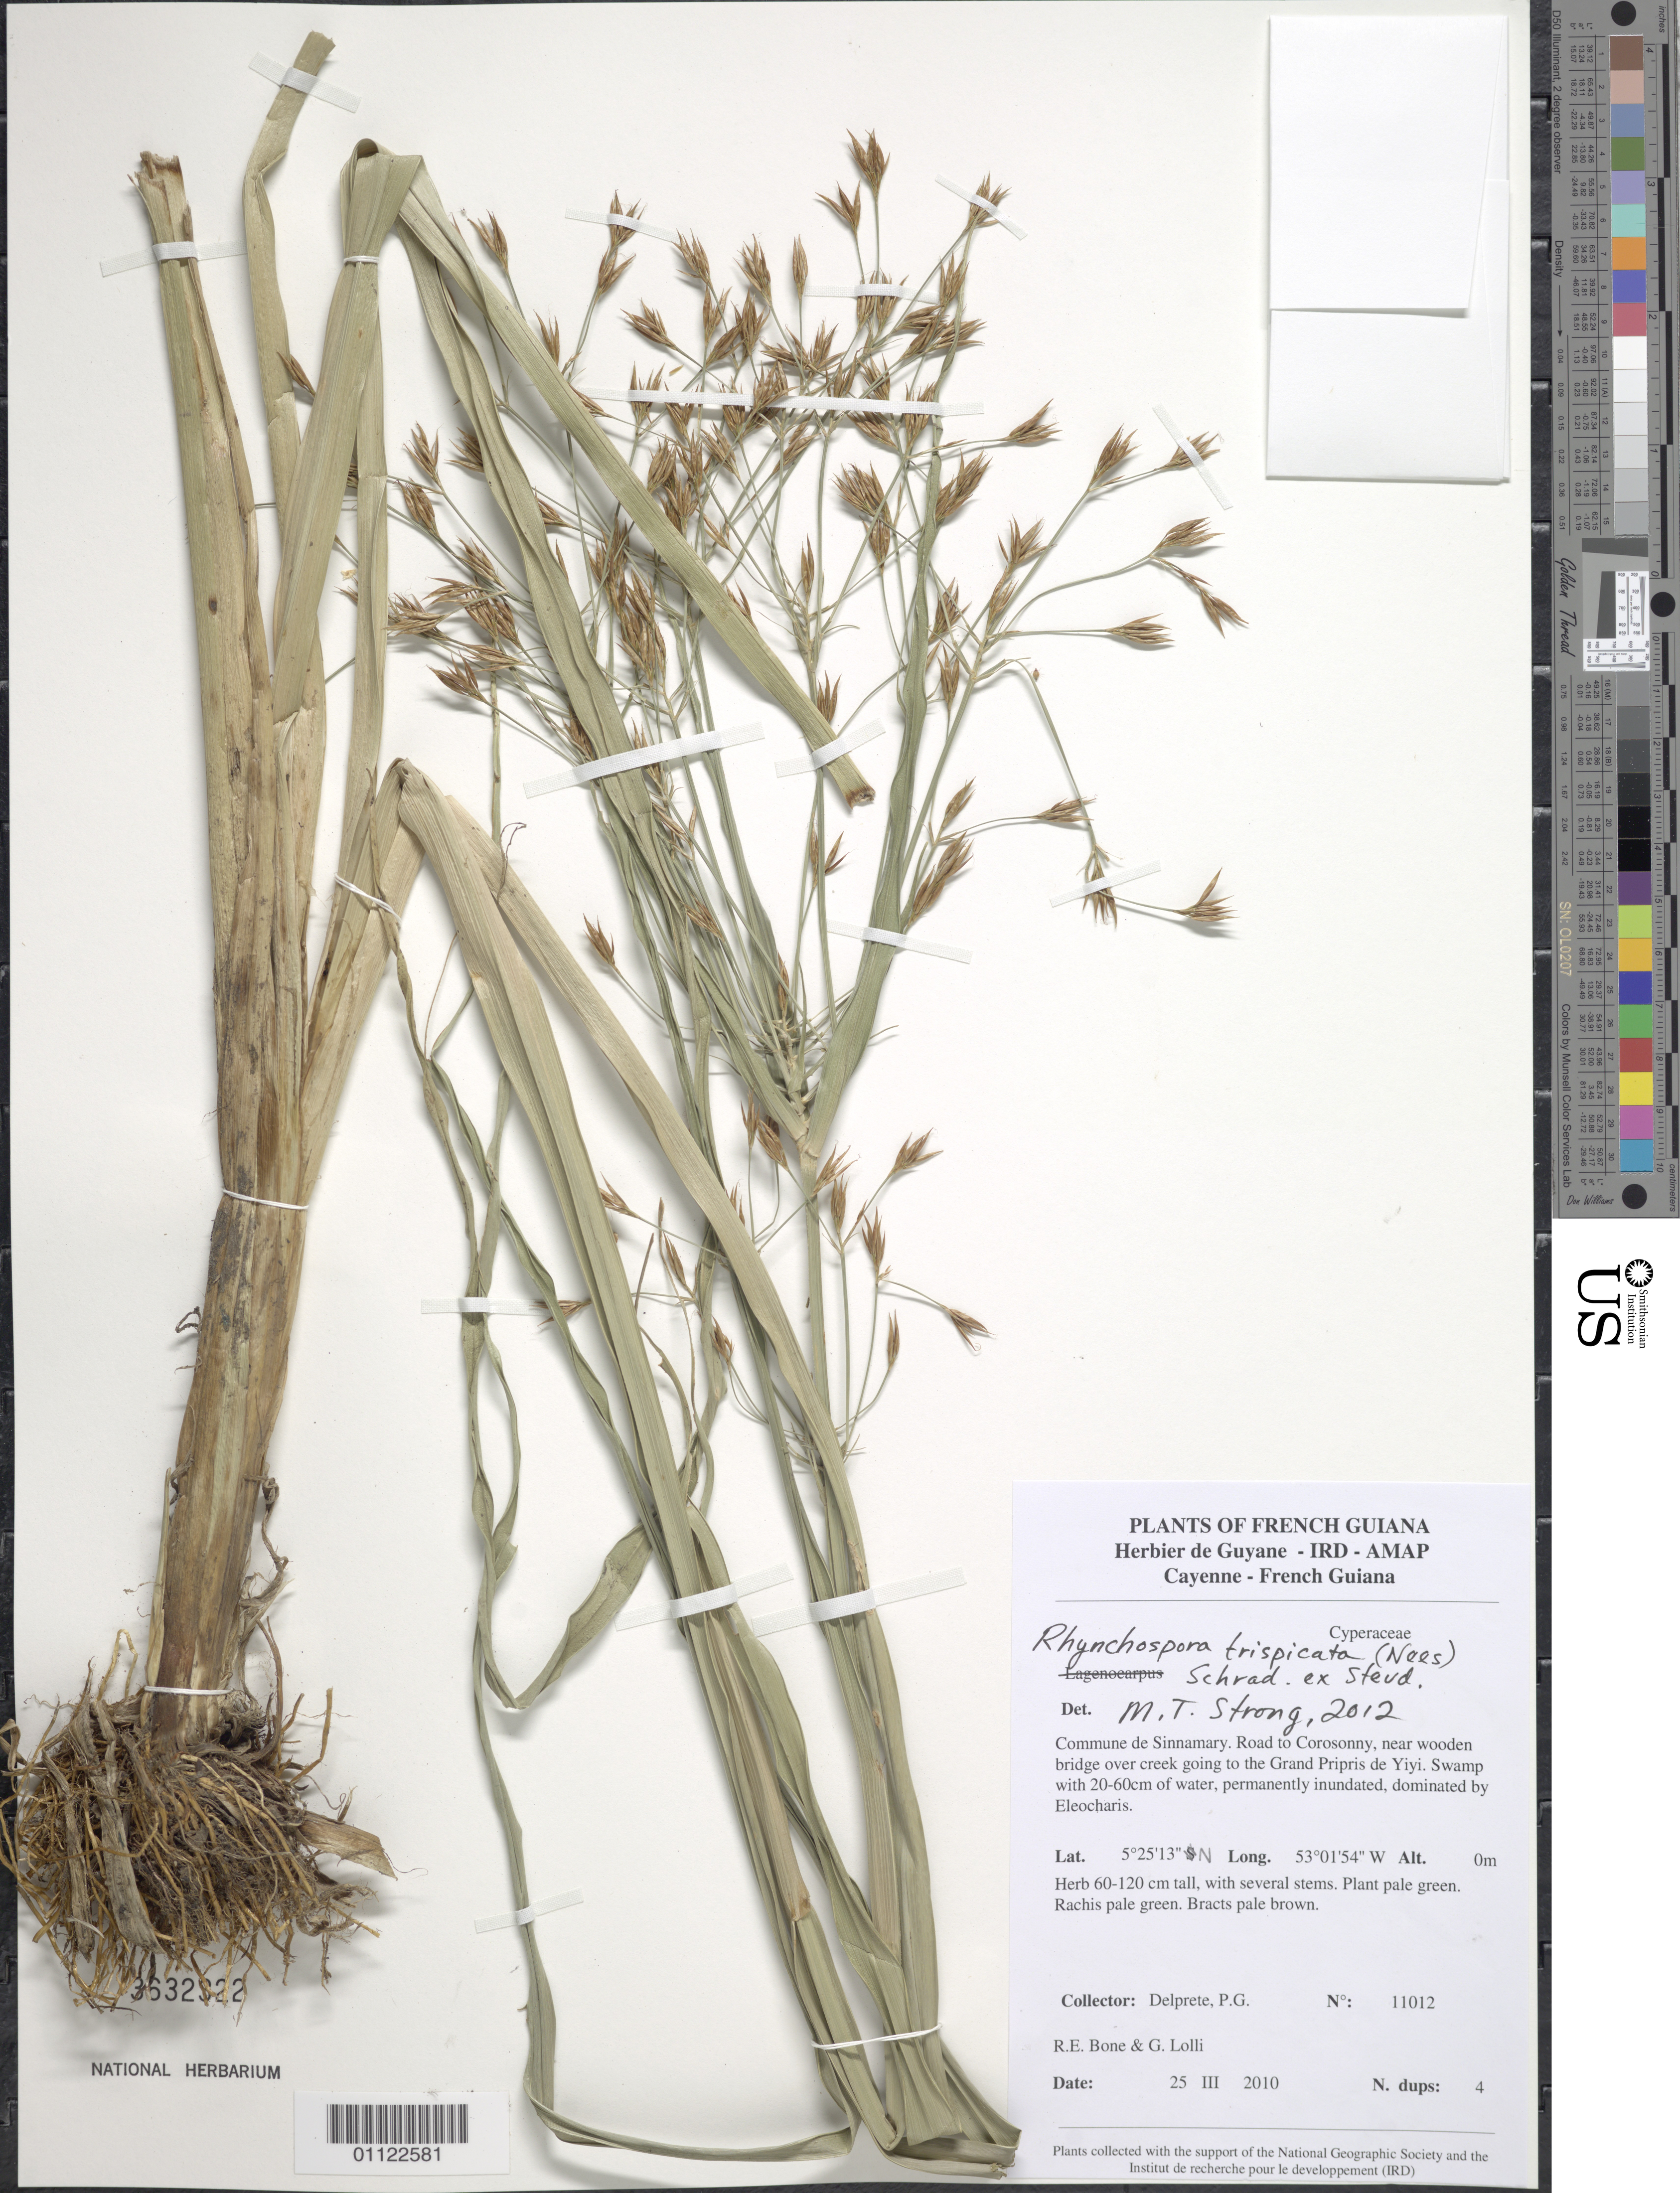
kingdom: Plantae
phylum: Tracheophyta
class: Liliopsida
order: Poales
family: Cyperaceae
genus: Rhynchospora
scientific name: Rhynchospora trispicata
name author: (Nees) Schrad. ex Steud.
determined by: Strong, M. T., (US), Smithsonian Institution - National Museum of Natural History (UNITED STATES)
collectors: P. G. Delprete, R. Bone & G. Lolli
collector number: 11012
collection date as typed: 25-Mar-10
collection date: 1910-03-25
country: French Guiana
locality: Commune de Sinnamary. Road to Corosonny, near wooden bridge over creek going to the Grand Pripris de Yiyi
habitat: Swamp with 20-60cm of water, permanently inundated, dominated by Eleocharis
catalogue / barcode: US 3632322